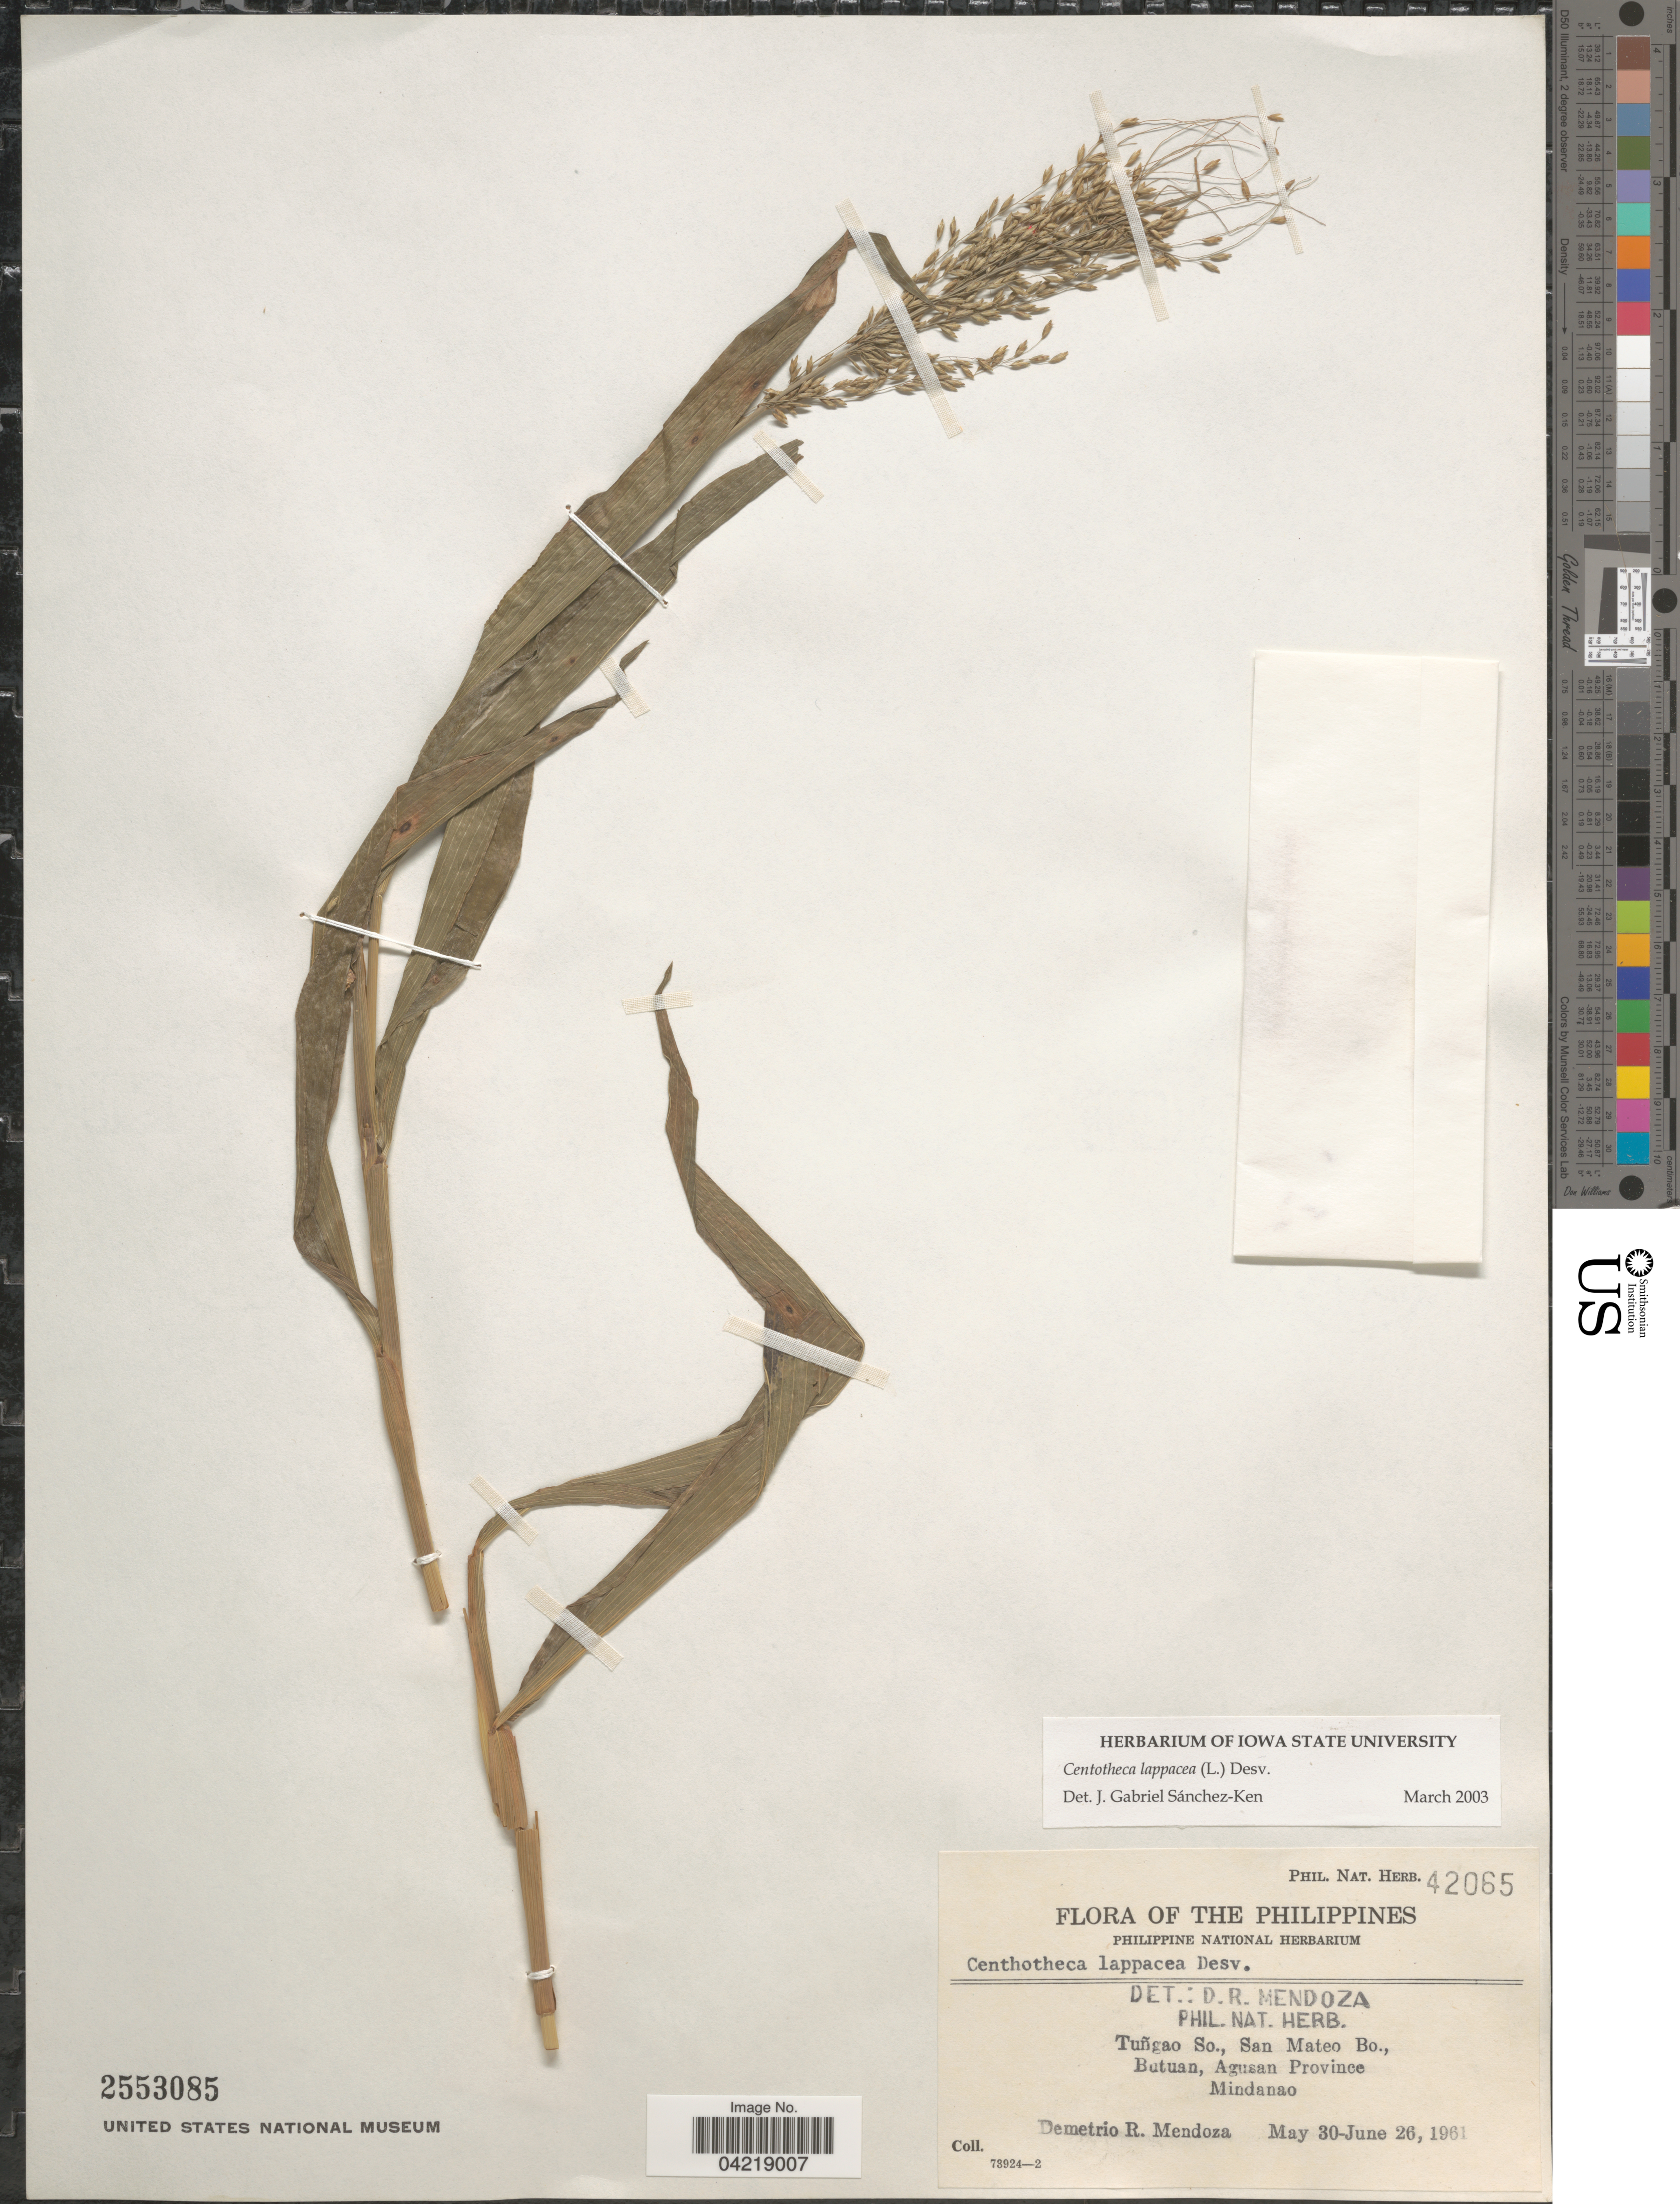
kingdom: Plantae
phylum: Tracheophyta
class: Liliopsida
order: Poales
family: Poaceae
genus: Centotheca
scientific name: Centotheca lappacea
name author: (L.) Desv.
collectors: D. Mendoza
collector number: Phil. Nat. Herb. 42065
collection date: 1961-05-30/1961-06-26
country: Philippines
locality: Tuñgao So., San Mateo Bo., Butuan, Agusan Province, Mindanao.